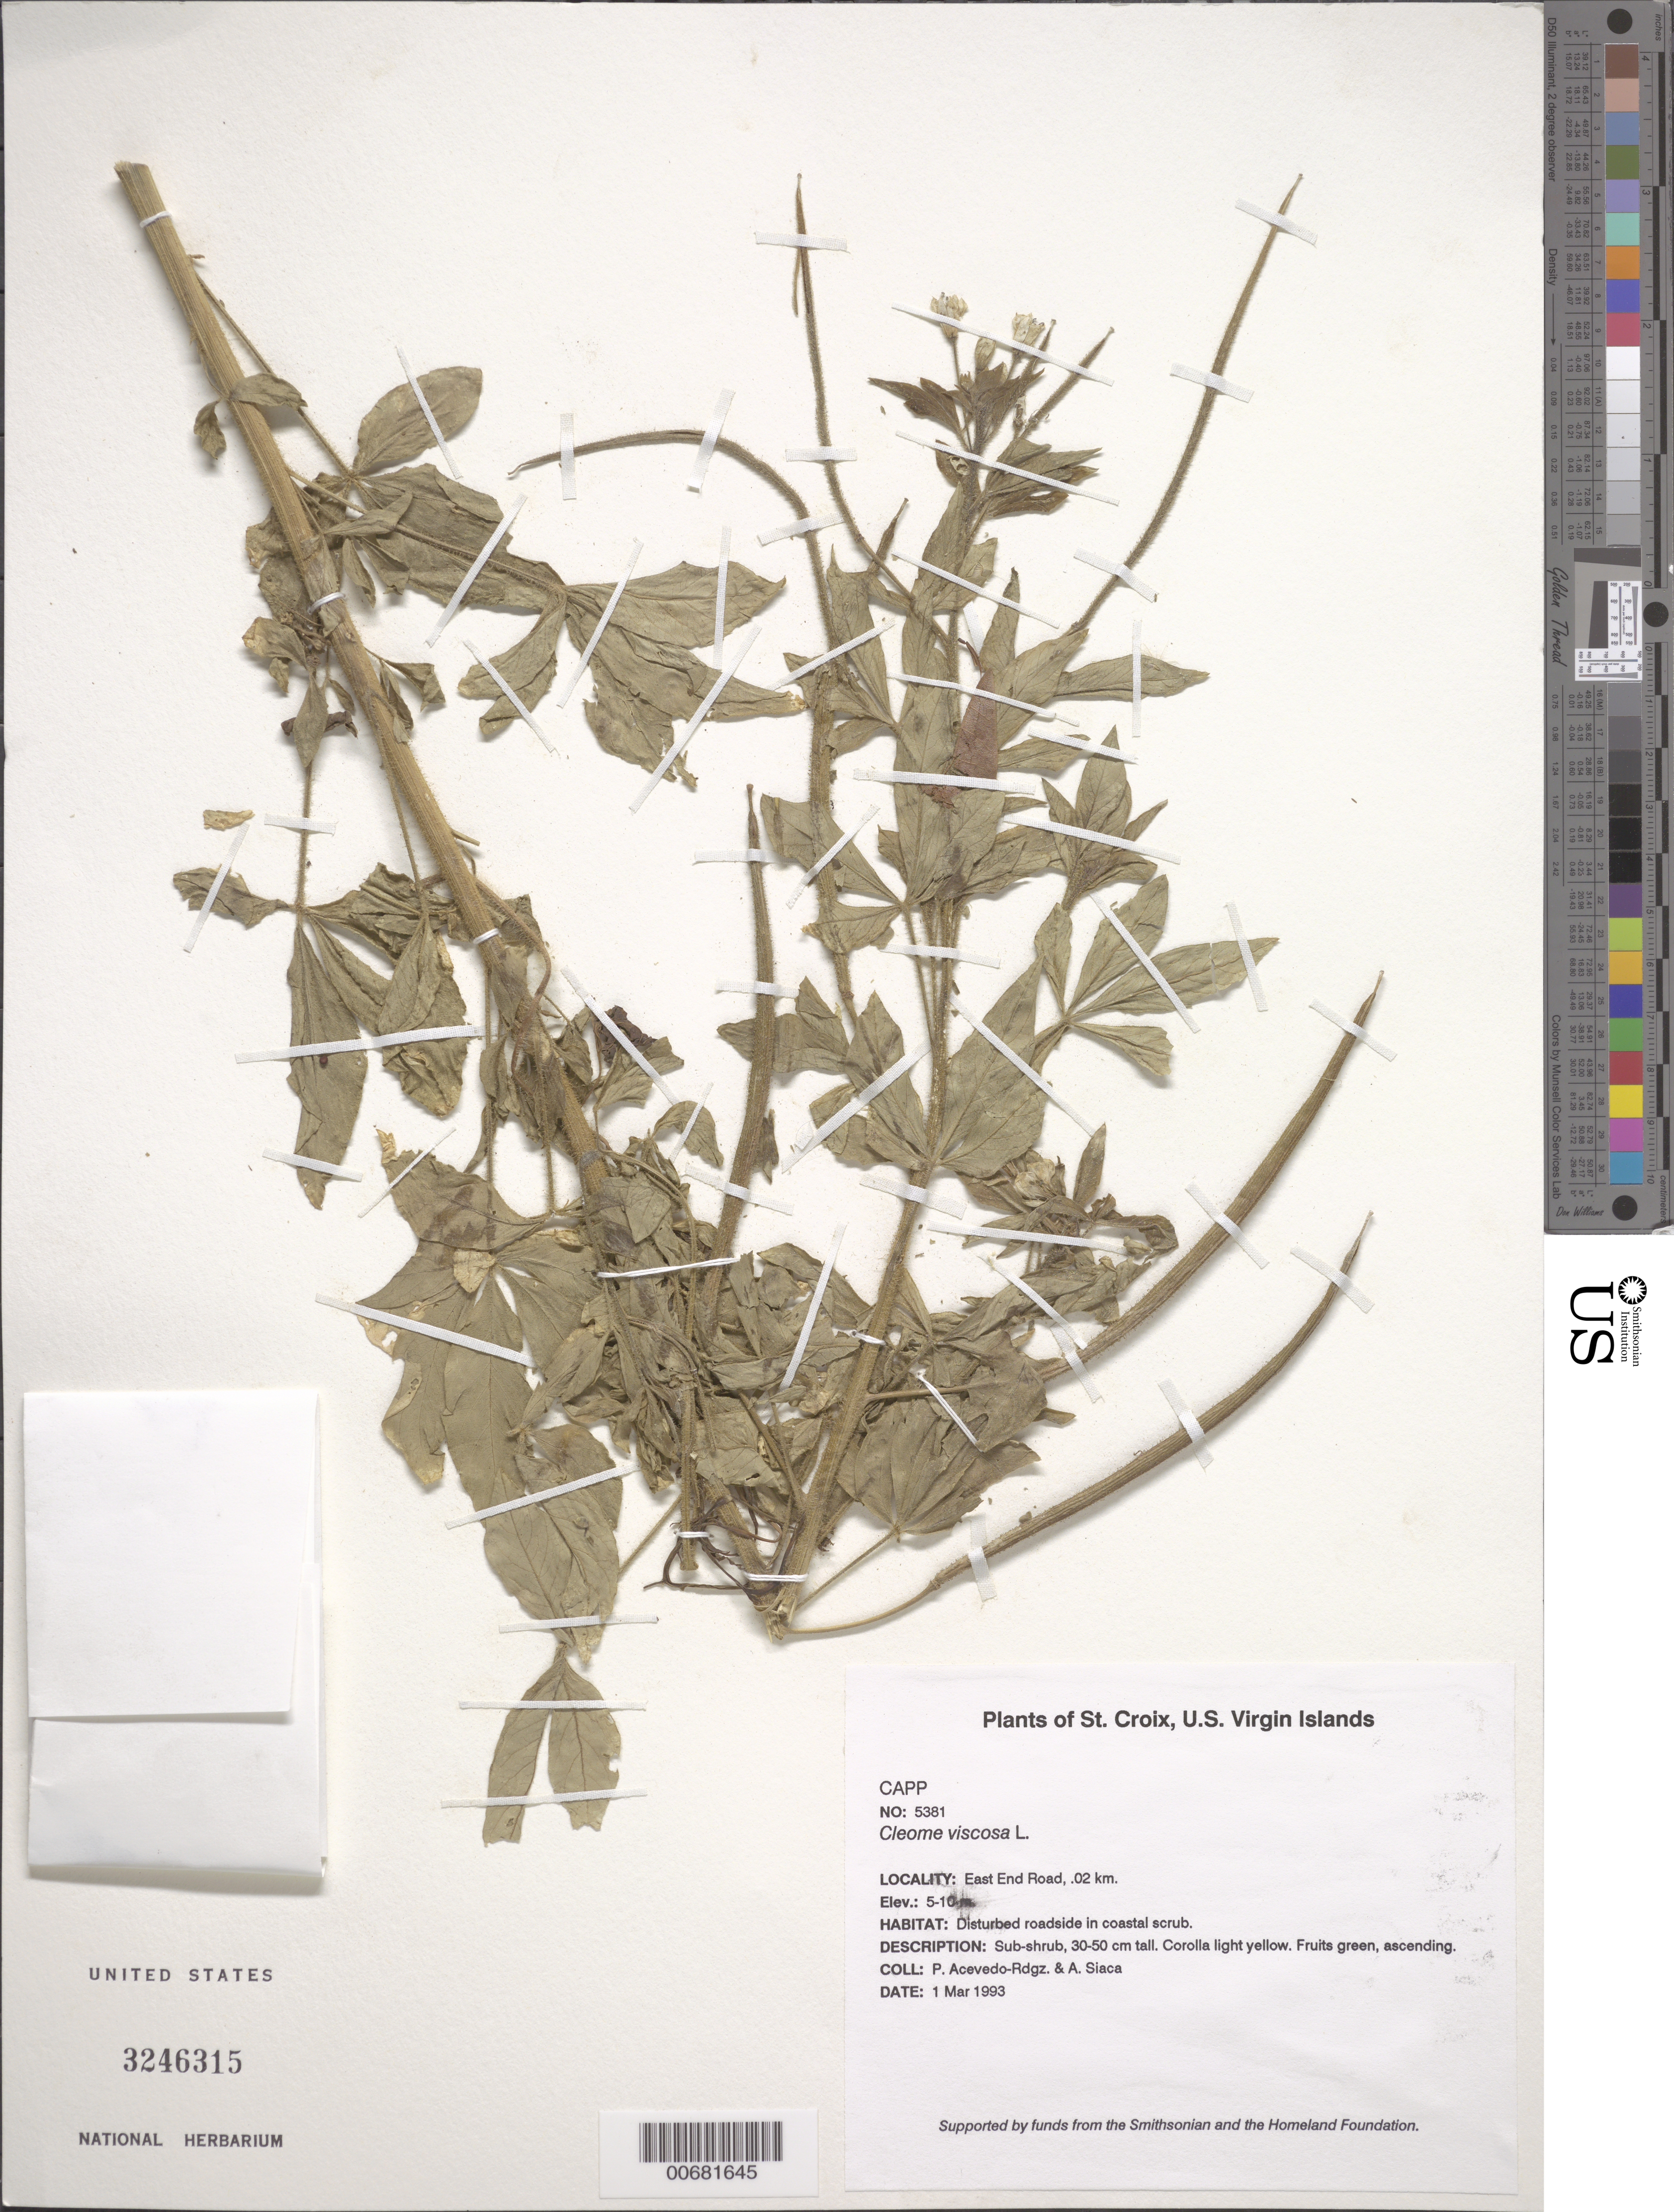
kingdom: Plantae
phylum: Tracheophyta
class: Magnoliopsida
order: Brassicales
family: Cleomaceae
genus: Arivela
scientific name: Arivela viscosa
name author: (L.) Raf.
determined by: Strong, M. T., (US), Smithsonian Institution - National Museum of Natural History (UNITED STATES)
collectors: P. Acevedo-Rodr. & A. Siaca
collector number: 5381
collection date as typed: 01 Mar 1993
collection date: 1993-03-01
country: U.S. Virgin Islands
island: St. Croix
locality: East End Road, .02 km.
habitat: Disturbed roadside in coastal scrub.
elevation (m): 5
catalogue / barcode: US 3246315